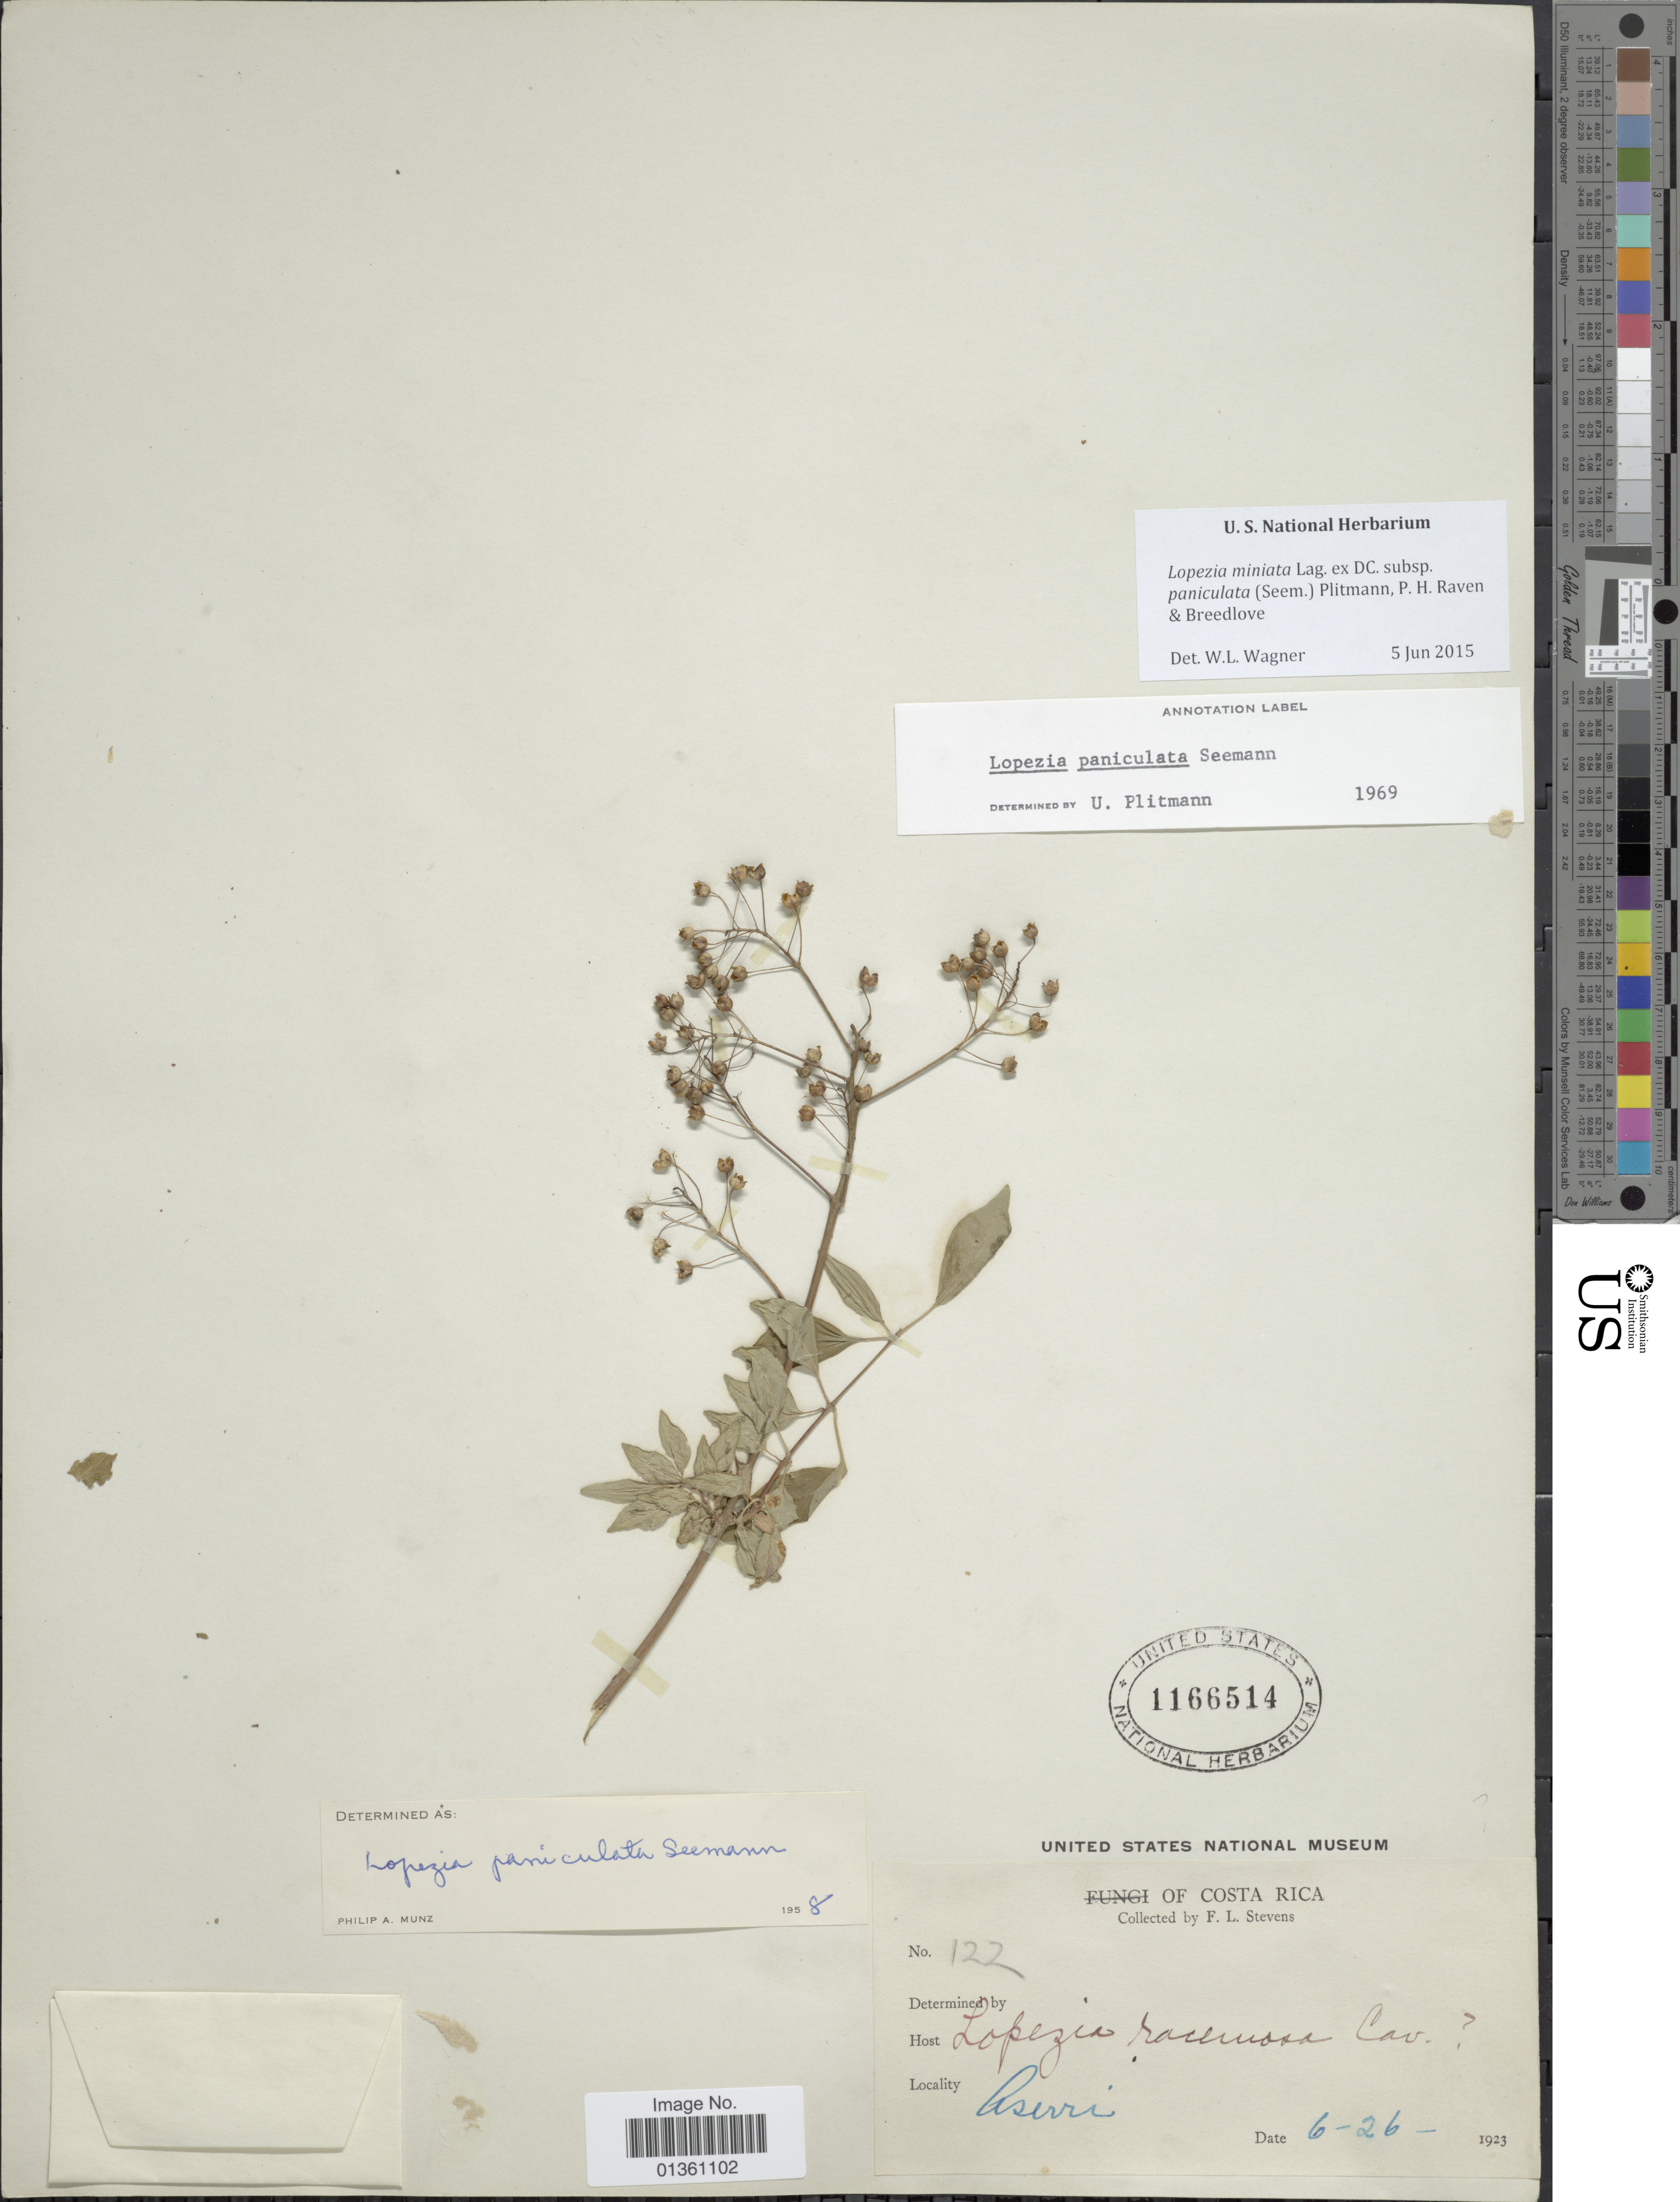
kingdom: Plantae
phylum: Tracheophyta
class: Magnoliopsida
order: Myrtales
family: Onagraceae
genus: Lopezia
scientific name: Lopezia miniata subsp. paniculata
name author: (Seem.) Plitmann et al.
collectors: F. L. Stevens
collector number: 122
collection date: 1923-06-26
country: Costa Rica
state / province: San José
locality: Aserri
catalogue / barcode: US 1166514